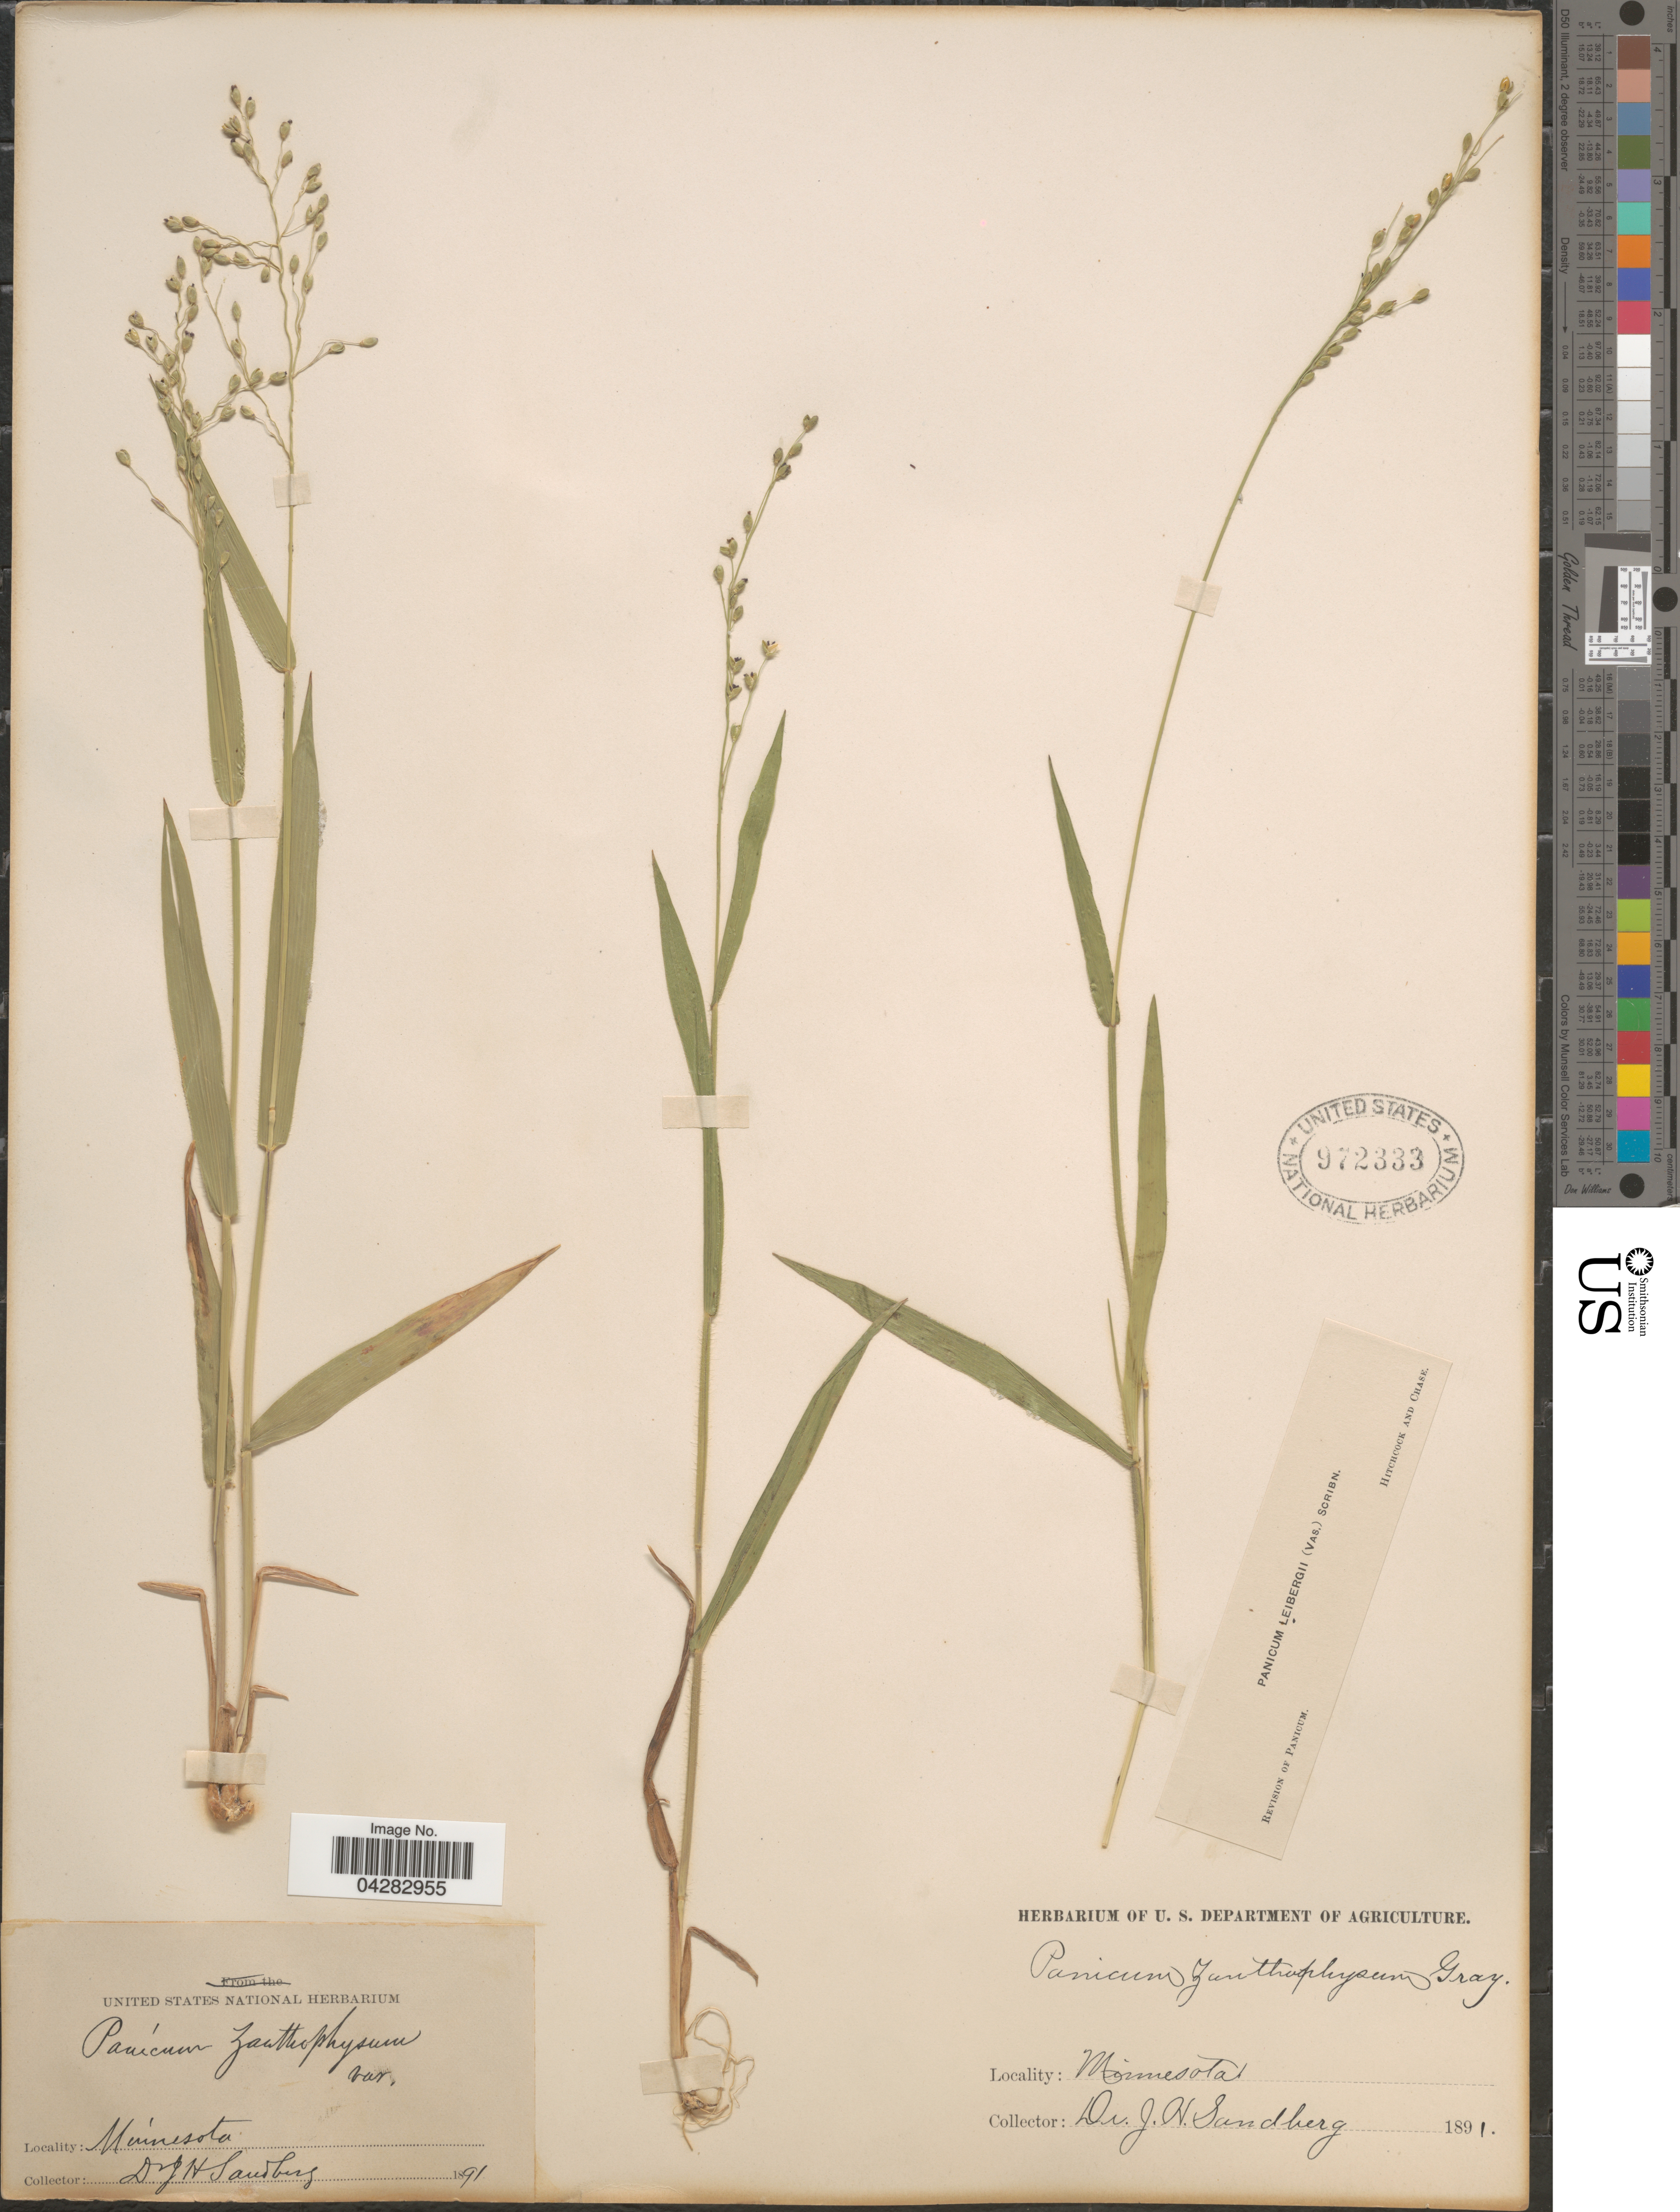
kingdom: Plantae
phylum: Tracheophyta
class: Liliopsida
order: Poales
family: Poaceae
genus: Dichanthelium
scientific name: Dichanthelium leibergii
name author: (Vasey) Gould & C.A. Clark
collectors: J. H. Sandberg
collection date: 1891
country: United States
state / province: Minnesota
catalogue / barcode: US 972333